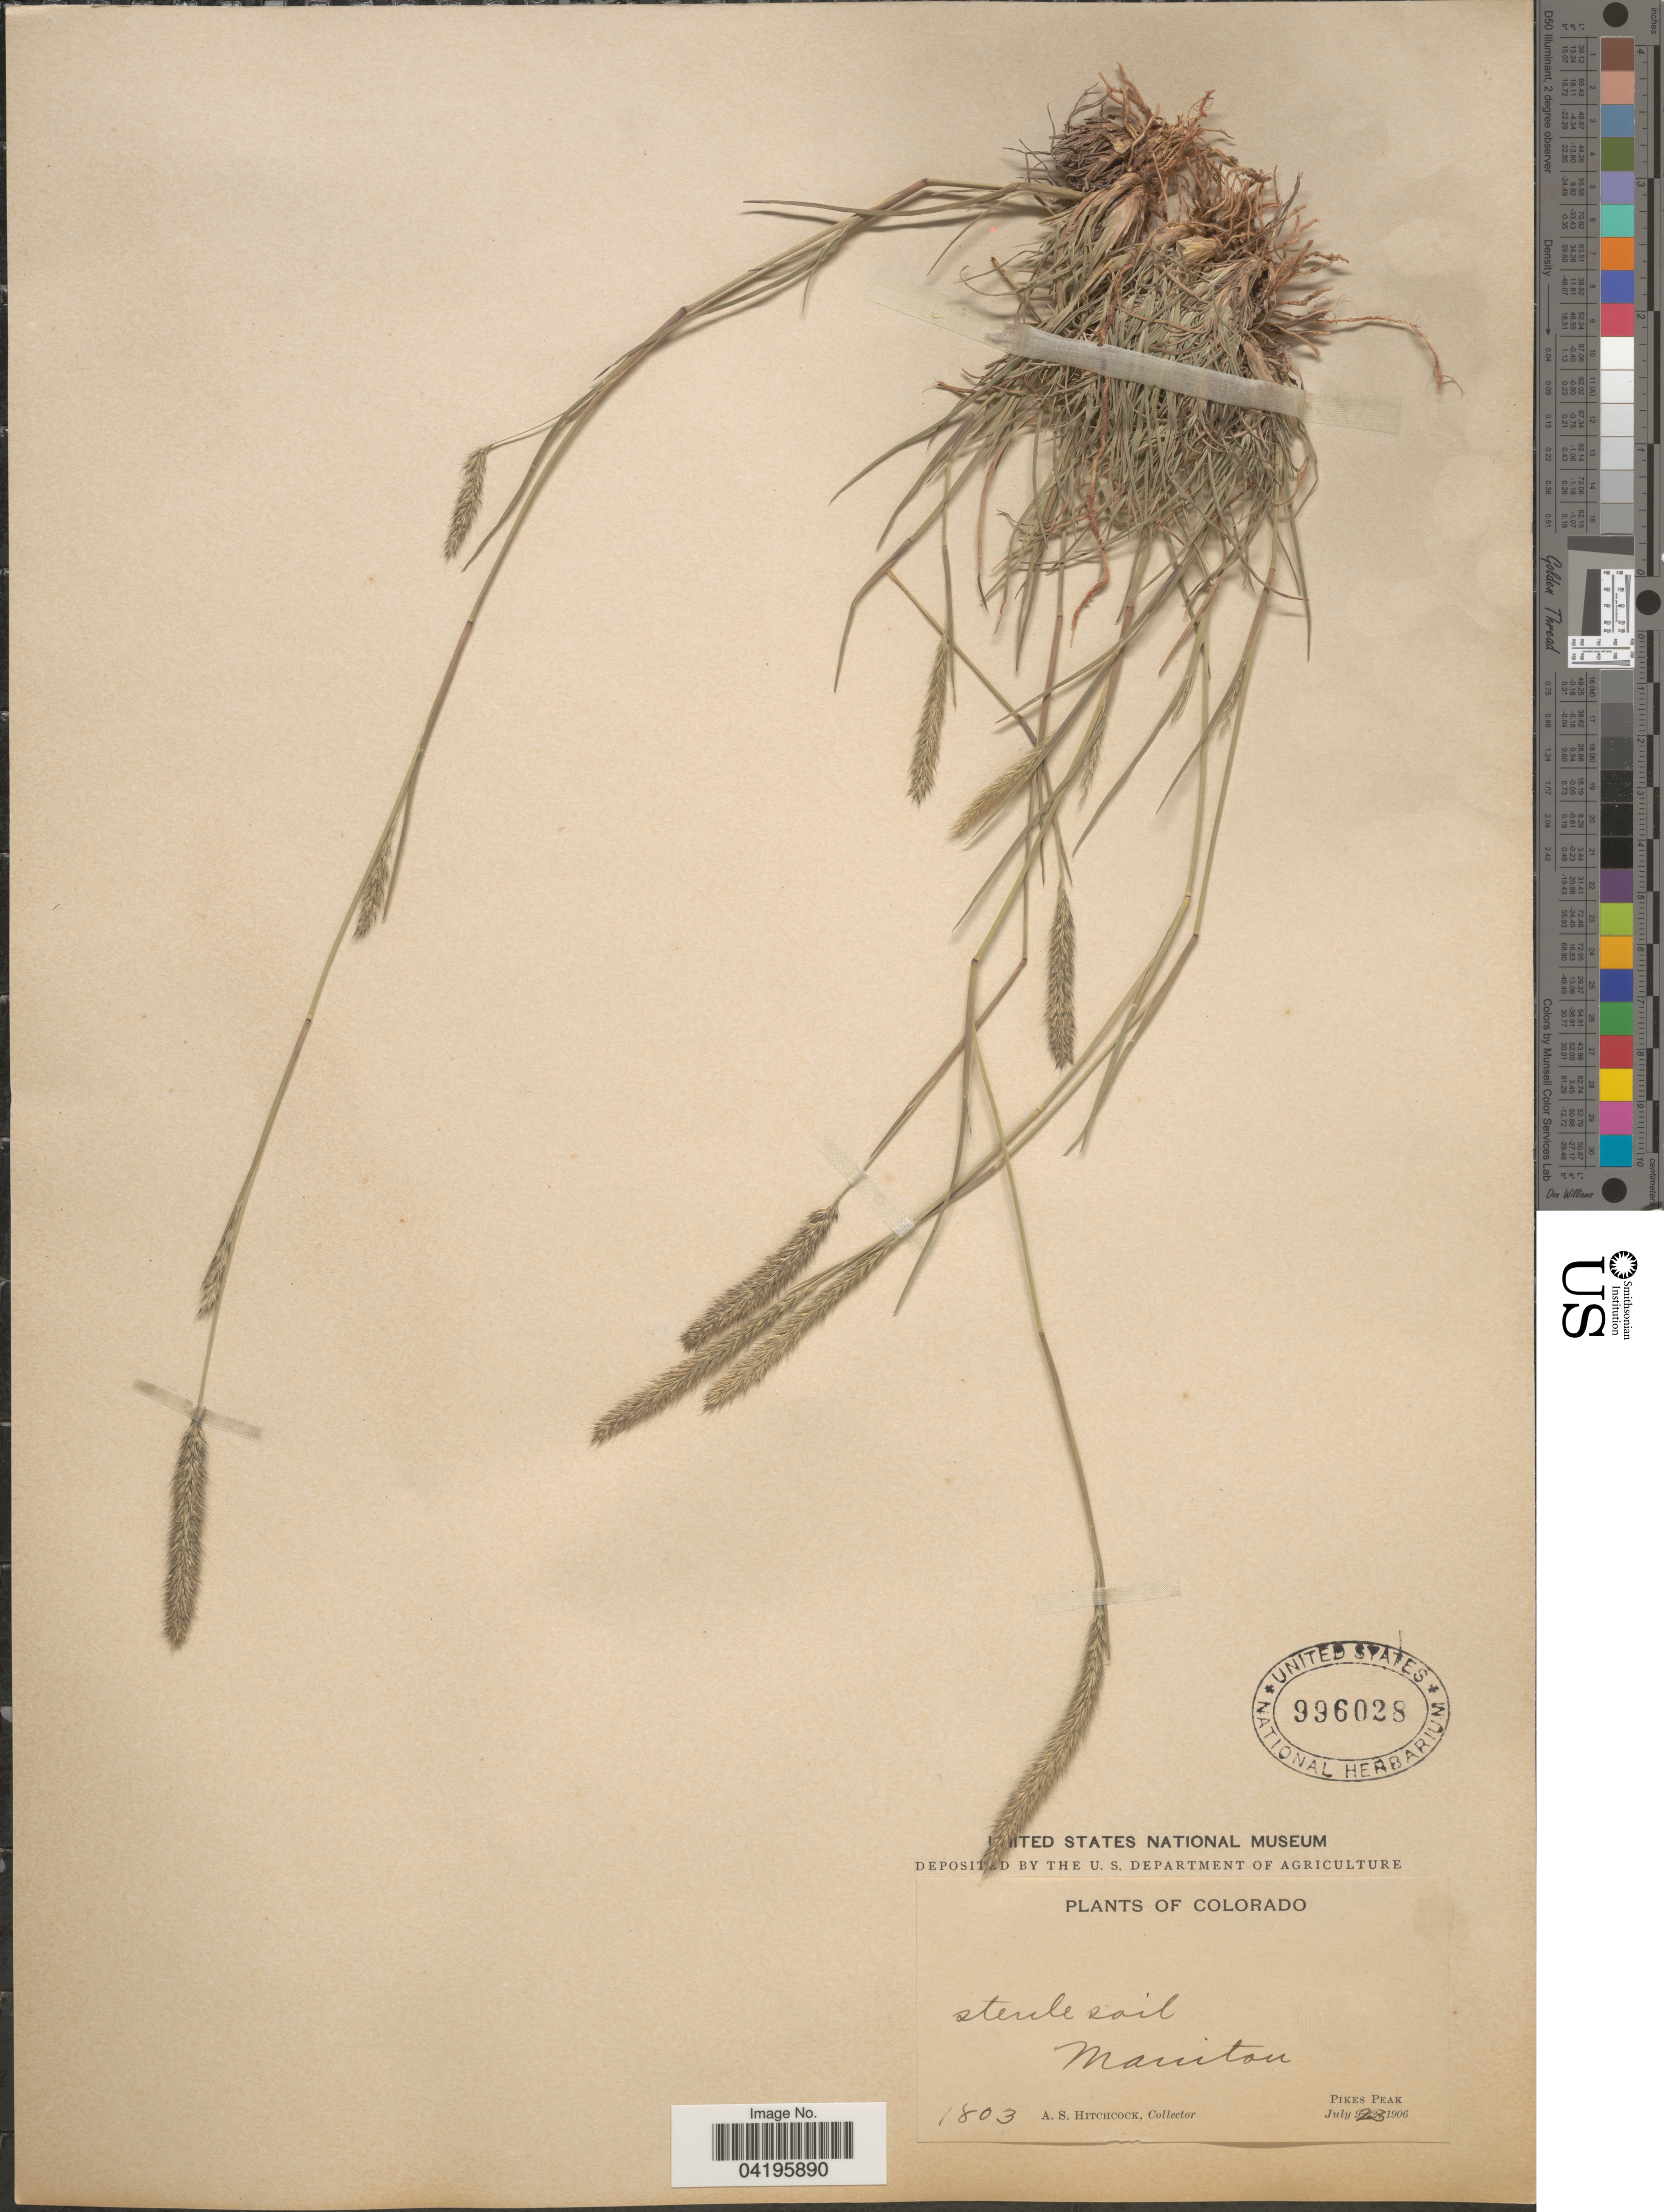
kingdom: Plantae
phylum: Tracheophyta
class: Liliopsida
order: Poales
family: Poaceae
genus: Muhlenbergia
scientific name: Muhlenbergia phleoides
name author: (Kunth) Columbus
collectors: A. S. Hitchcock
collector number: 1803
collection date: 1906-07-23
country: United States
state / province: Colorado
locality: Manitou. Pikes Peak.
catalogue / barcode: US 996028